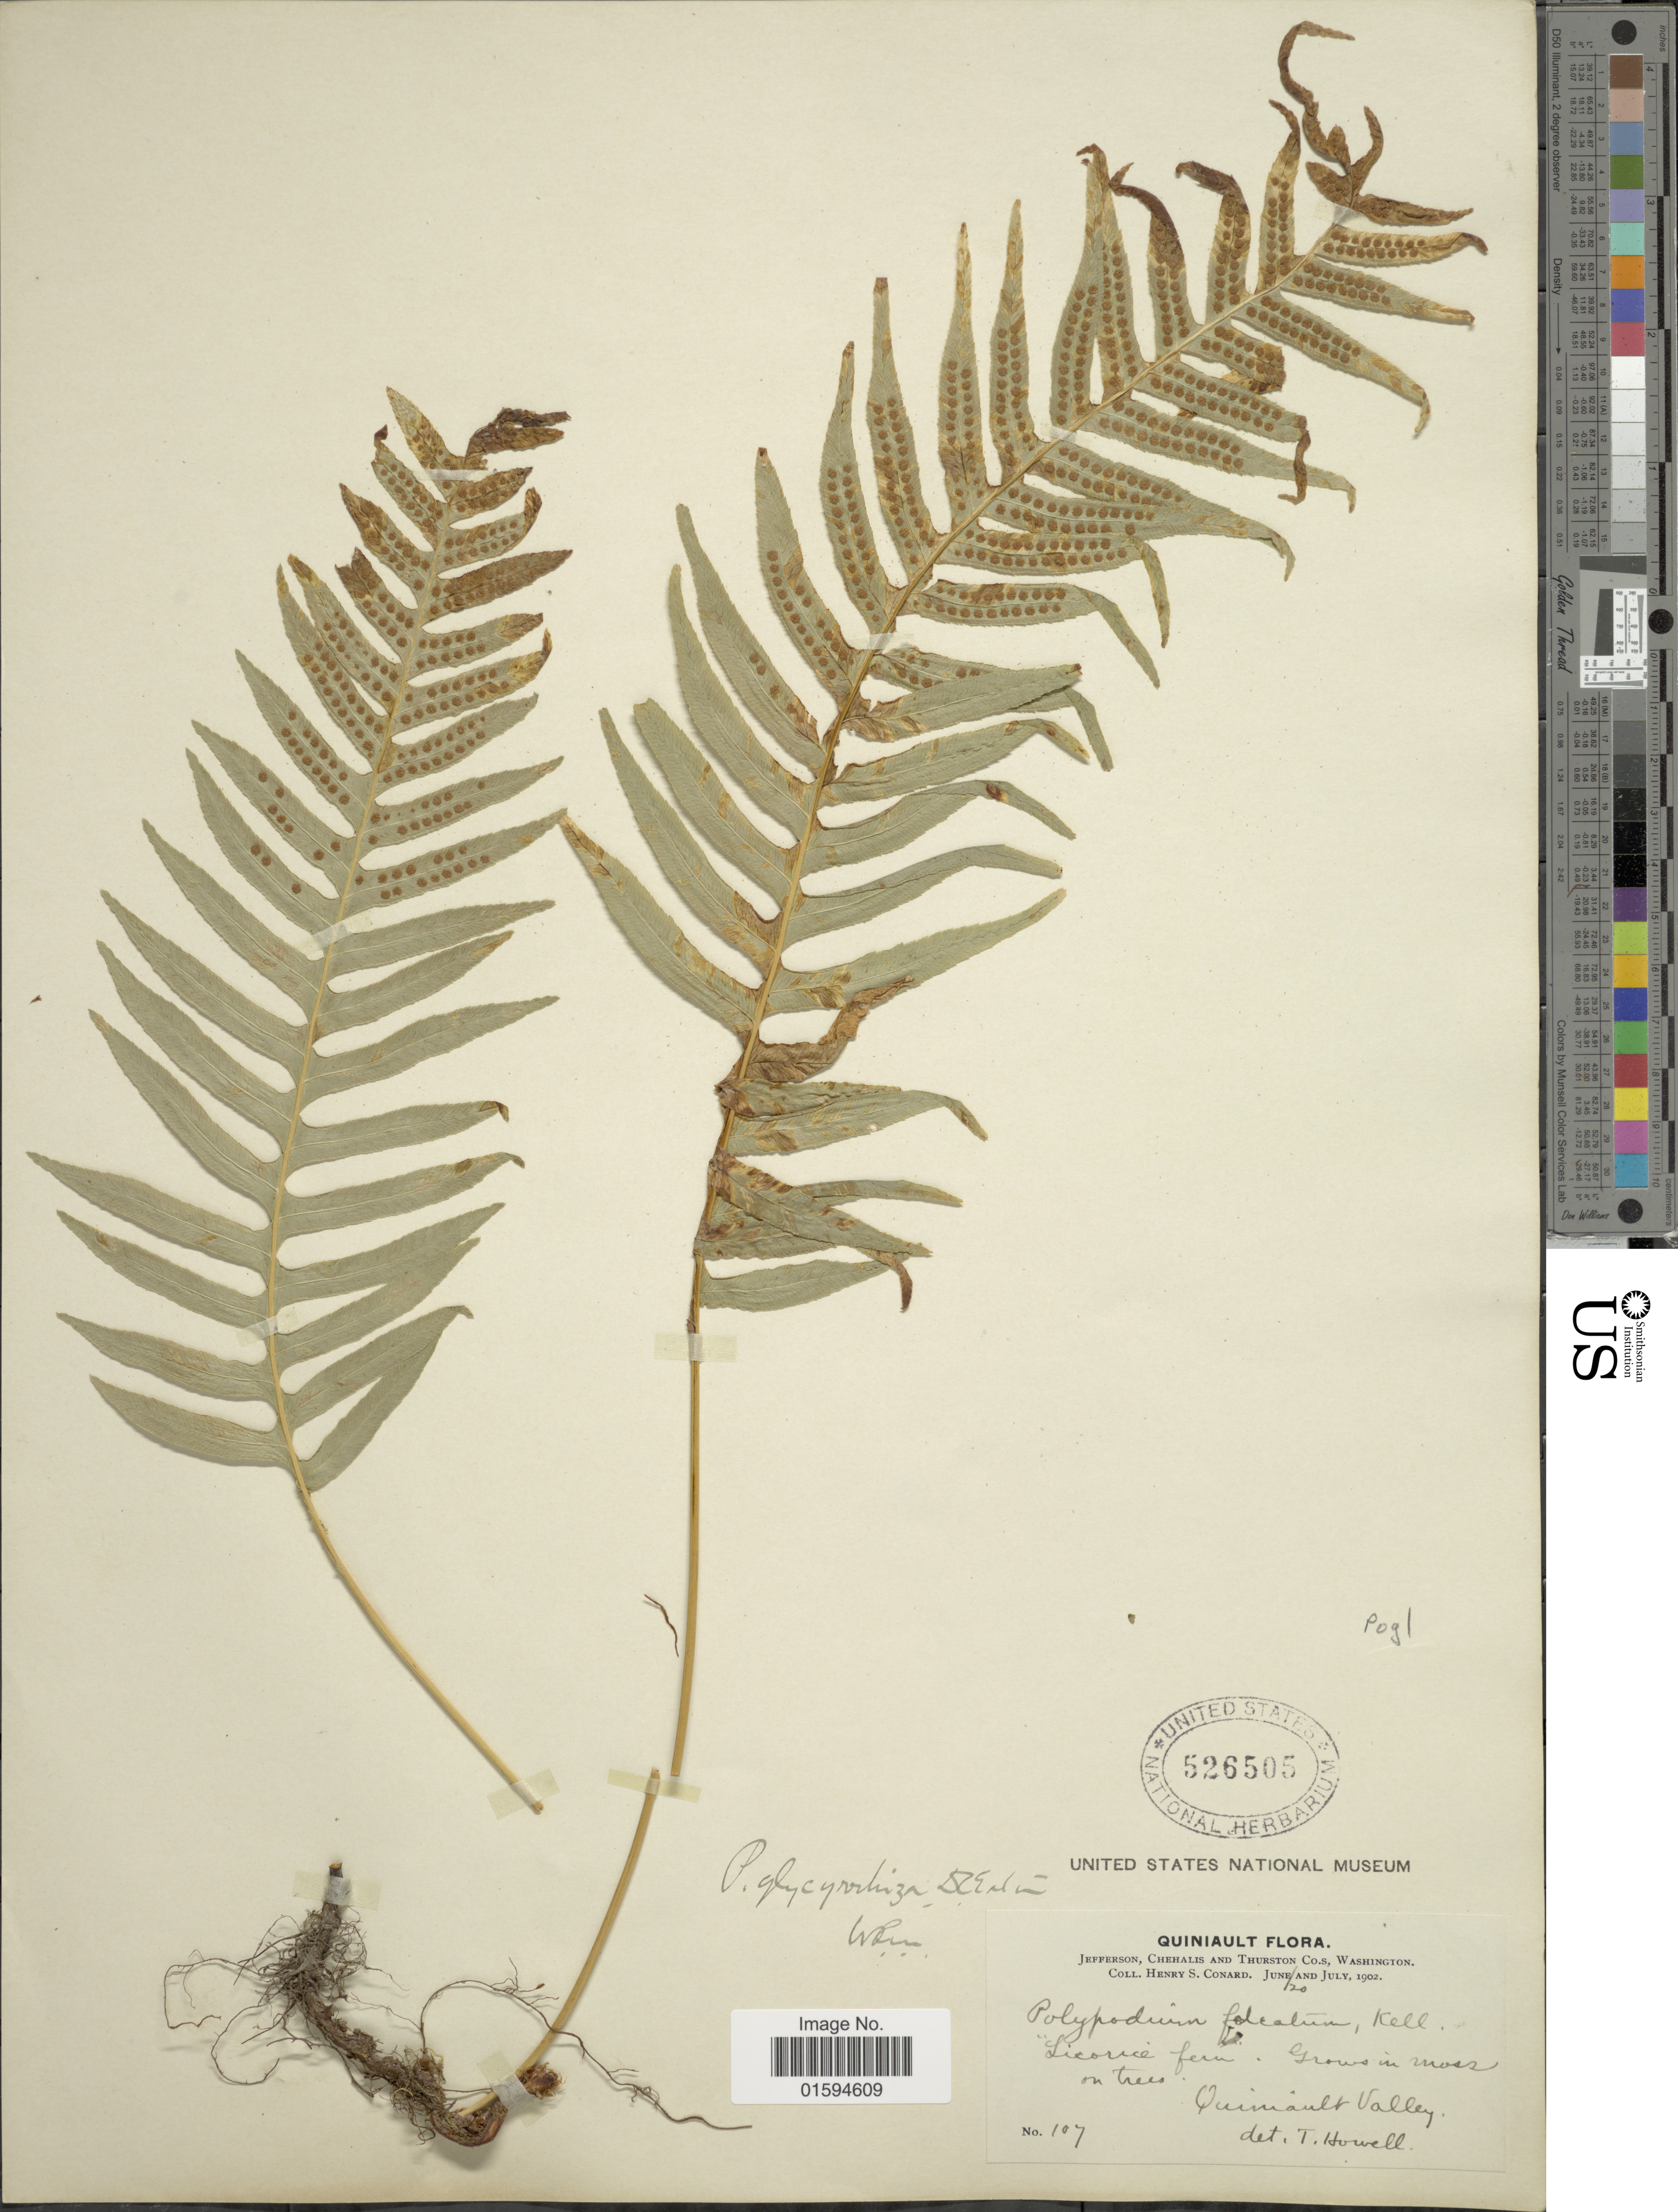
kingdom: Plantae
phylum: Tracheophyta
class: Polypodiopsida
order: Polypodiales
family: Polypodiaceae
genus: Polypodium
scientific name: Polypodium glycyrrhiza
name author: D.C. Eaton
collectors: H. S. Conard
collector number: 107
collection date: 1902-06-20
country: United States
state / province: Washington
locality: Quiniault Flora, Quiniault Valley.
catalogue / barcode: US 526505